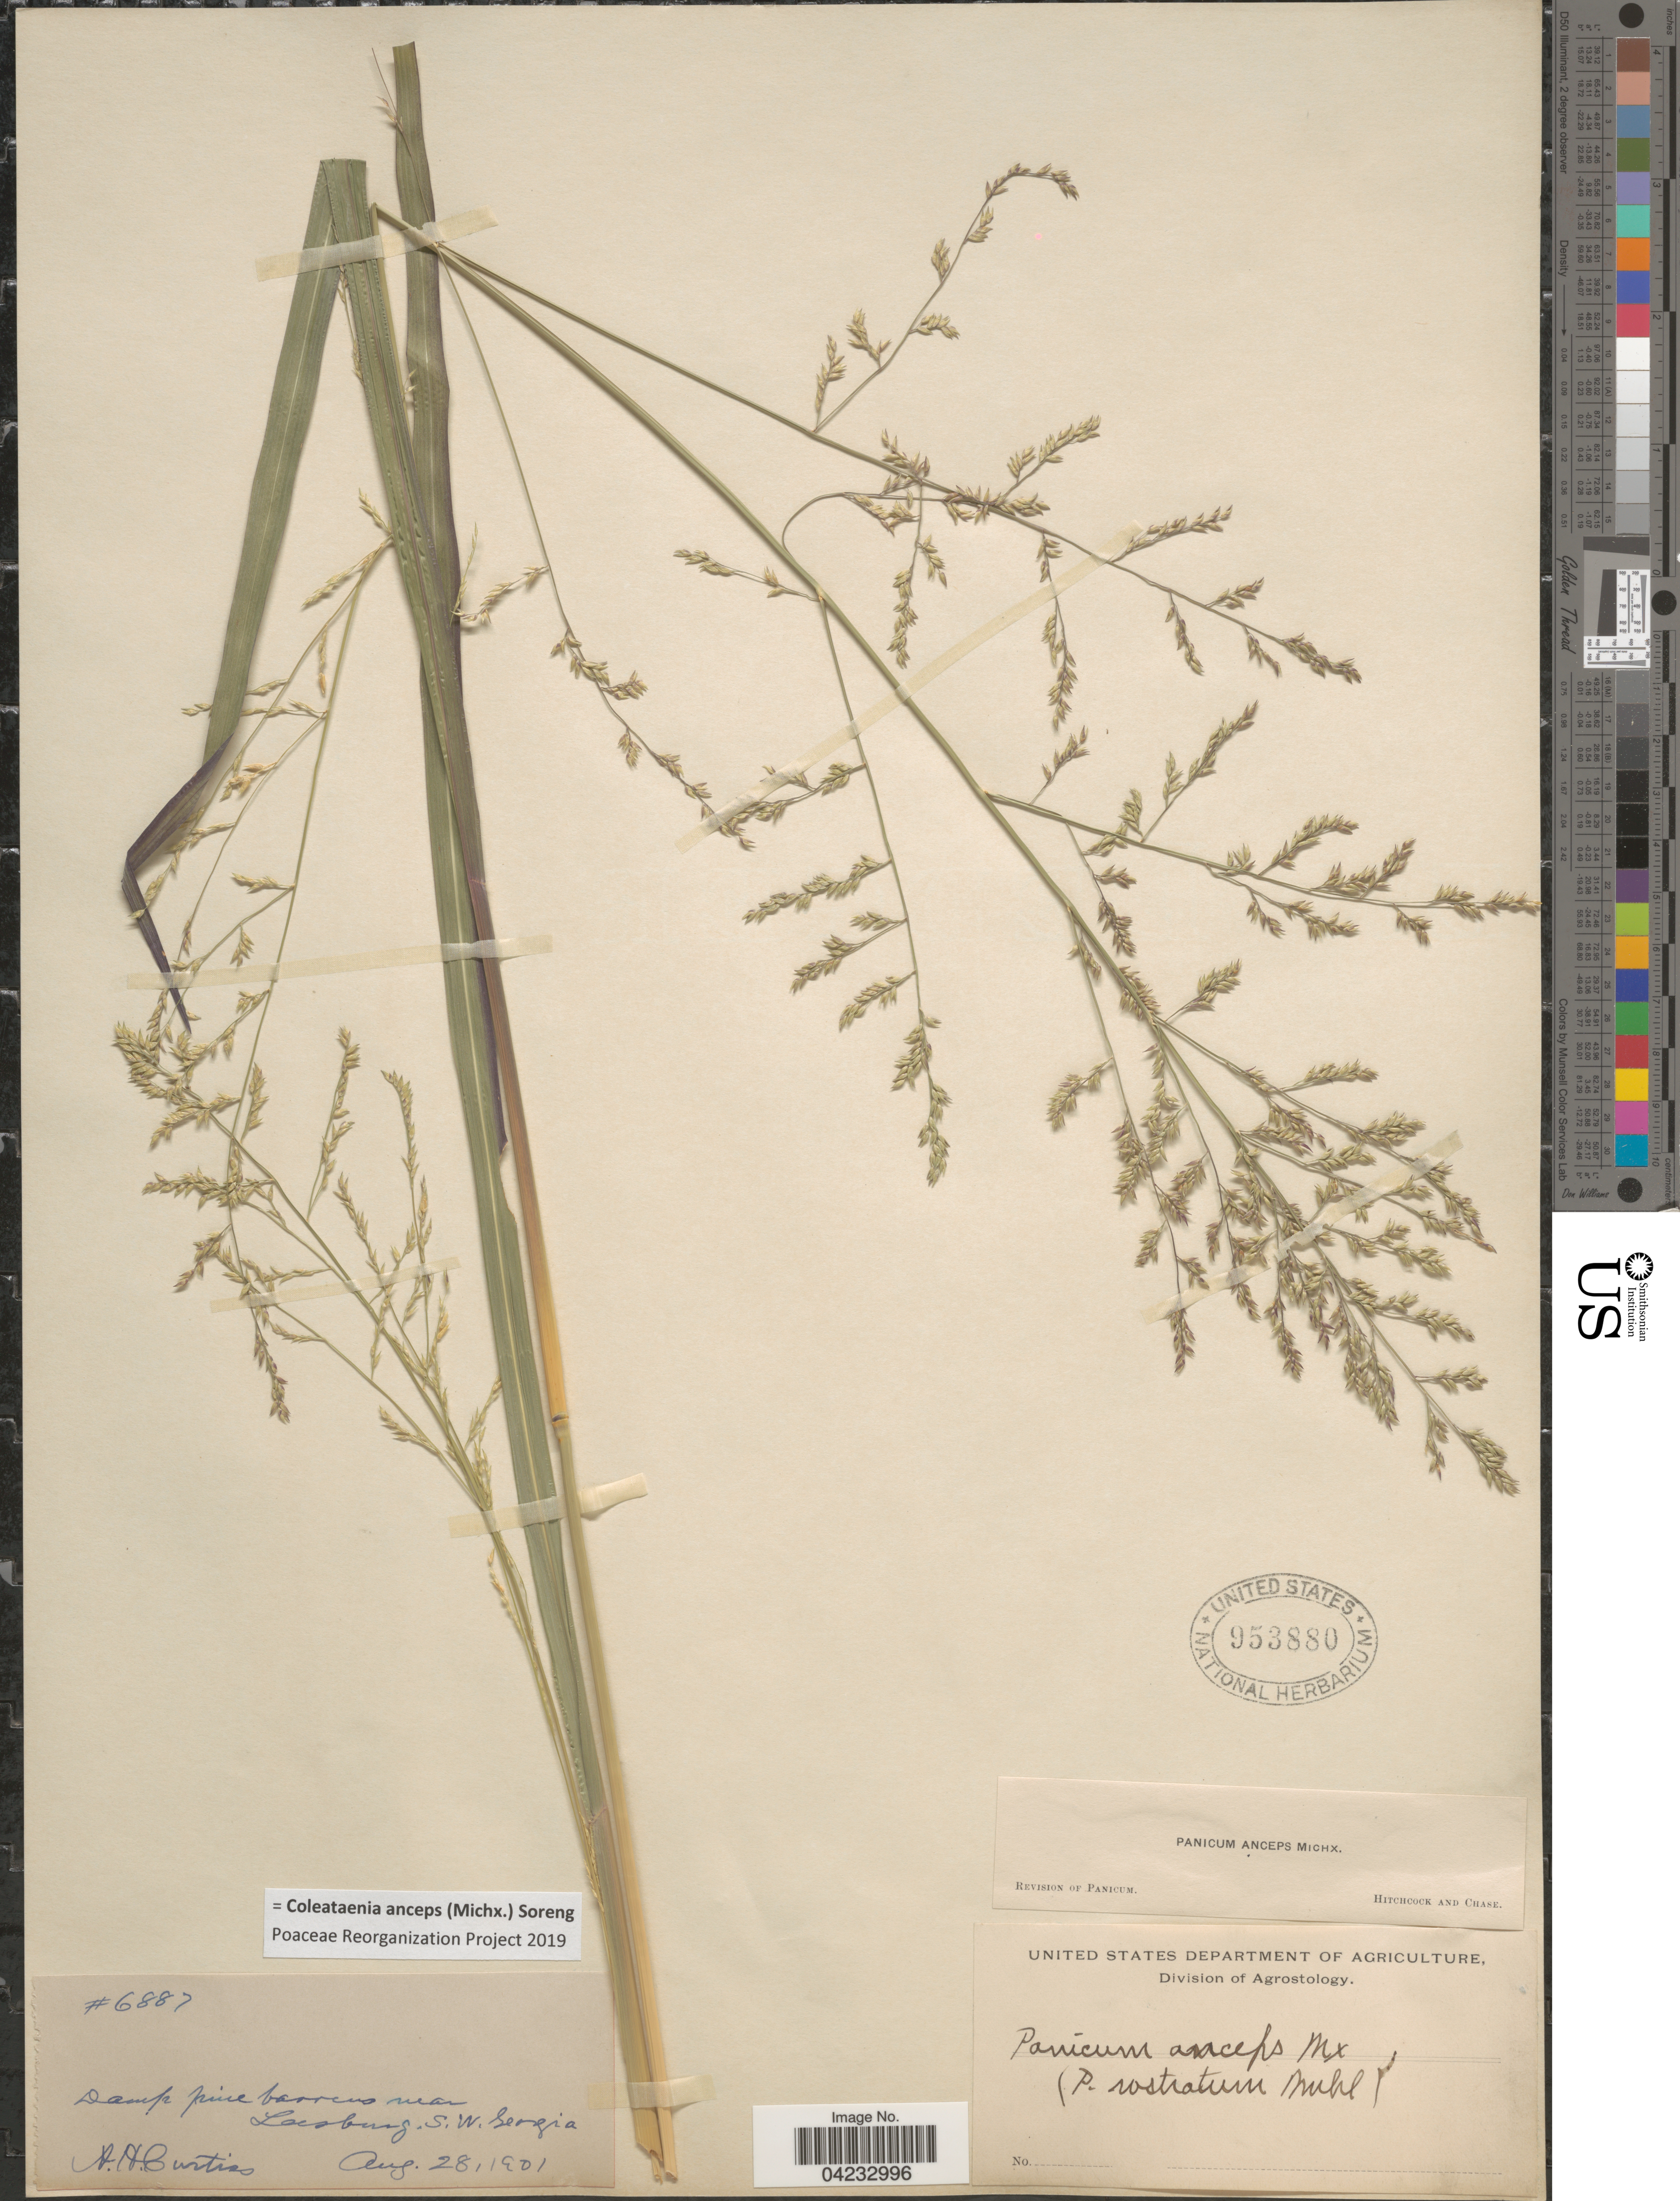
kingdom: Plantae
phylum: Tracheophyta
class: Liliopsida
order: Poales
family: Poaceae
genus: Coleataenia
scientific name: Coleataenia anceps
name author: (Michx.) Soreng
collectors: A. H. Curtiss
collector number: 6887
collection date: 1901-08-28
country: United States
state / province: Georgia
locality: Near Leesburg. S.W. Georgia.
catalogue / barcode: US 953880